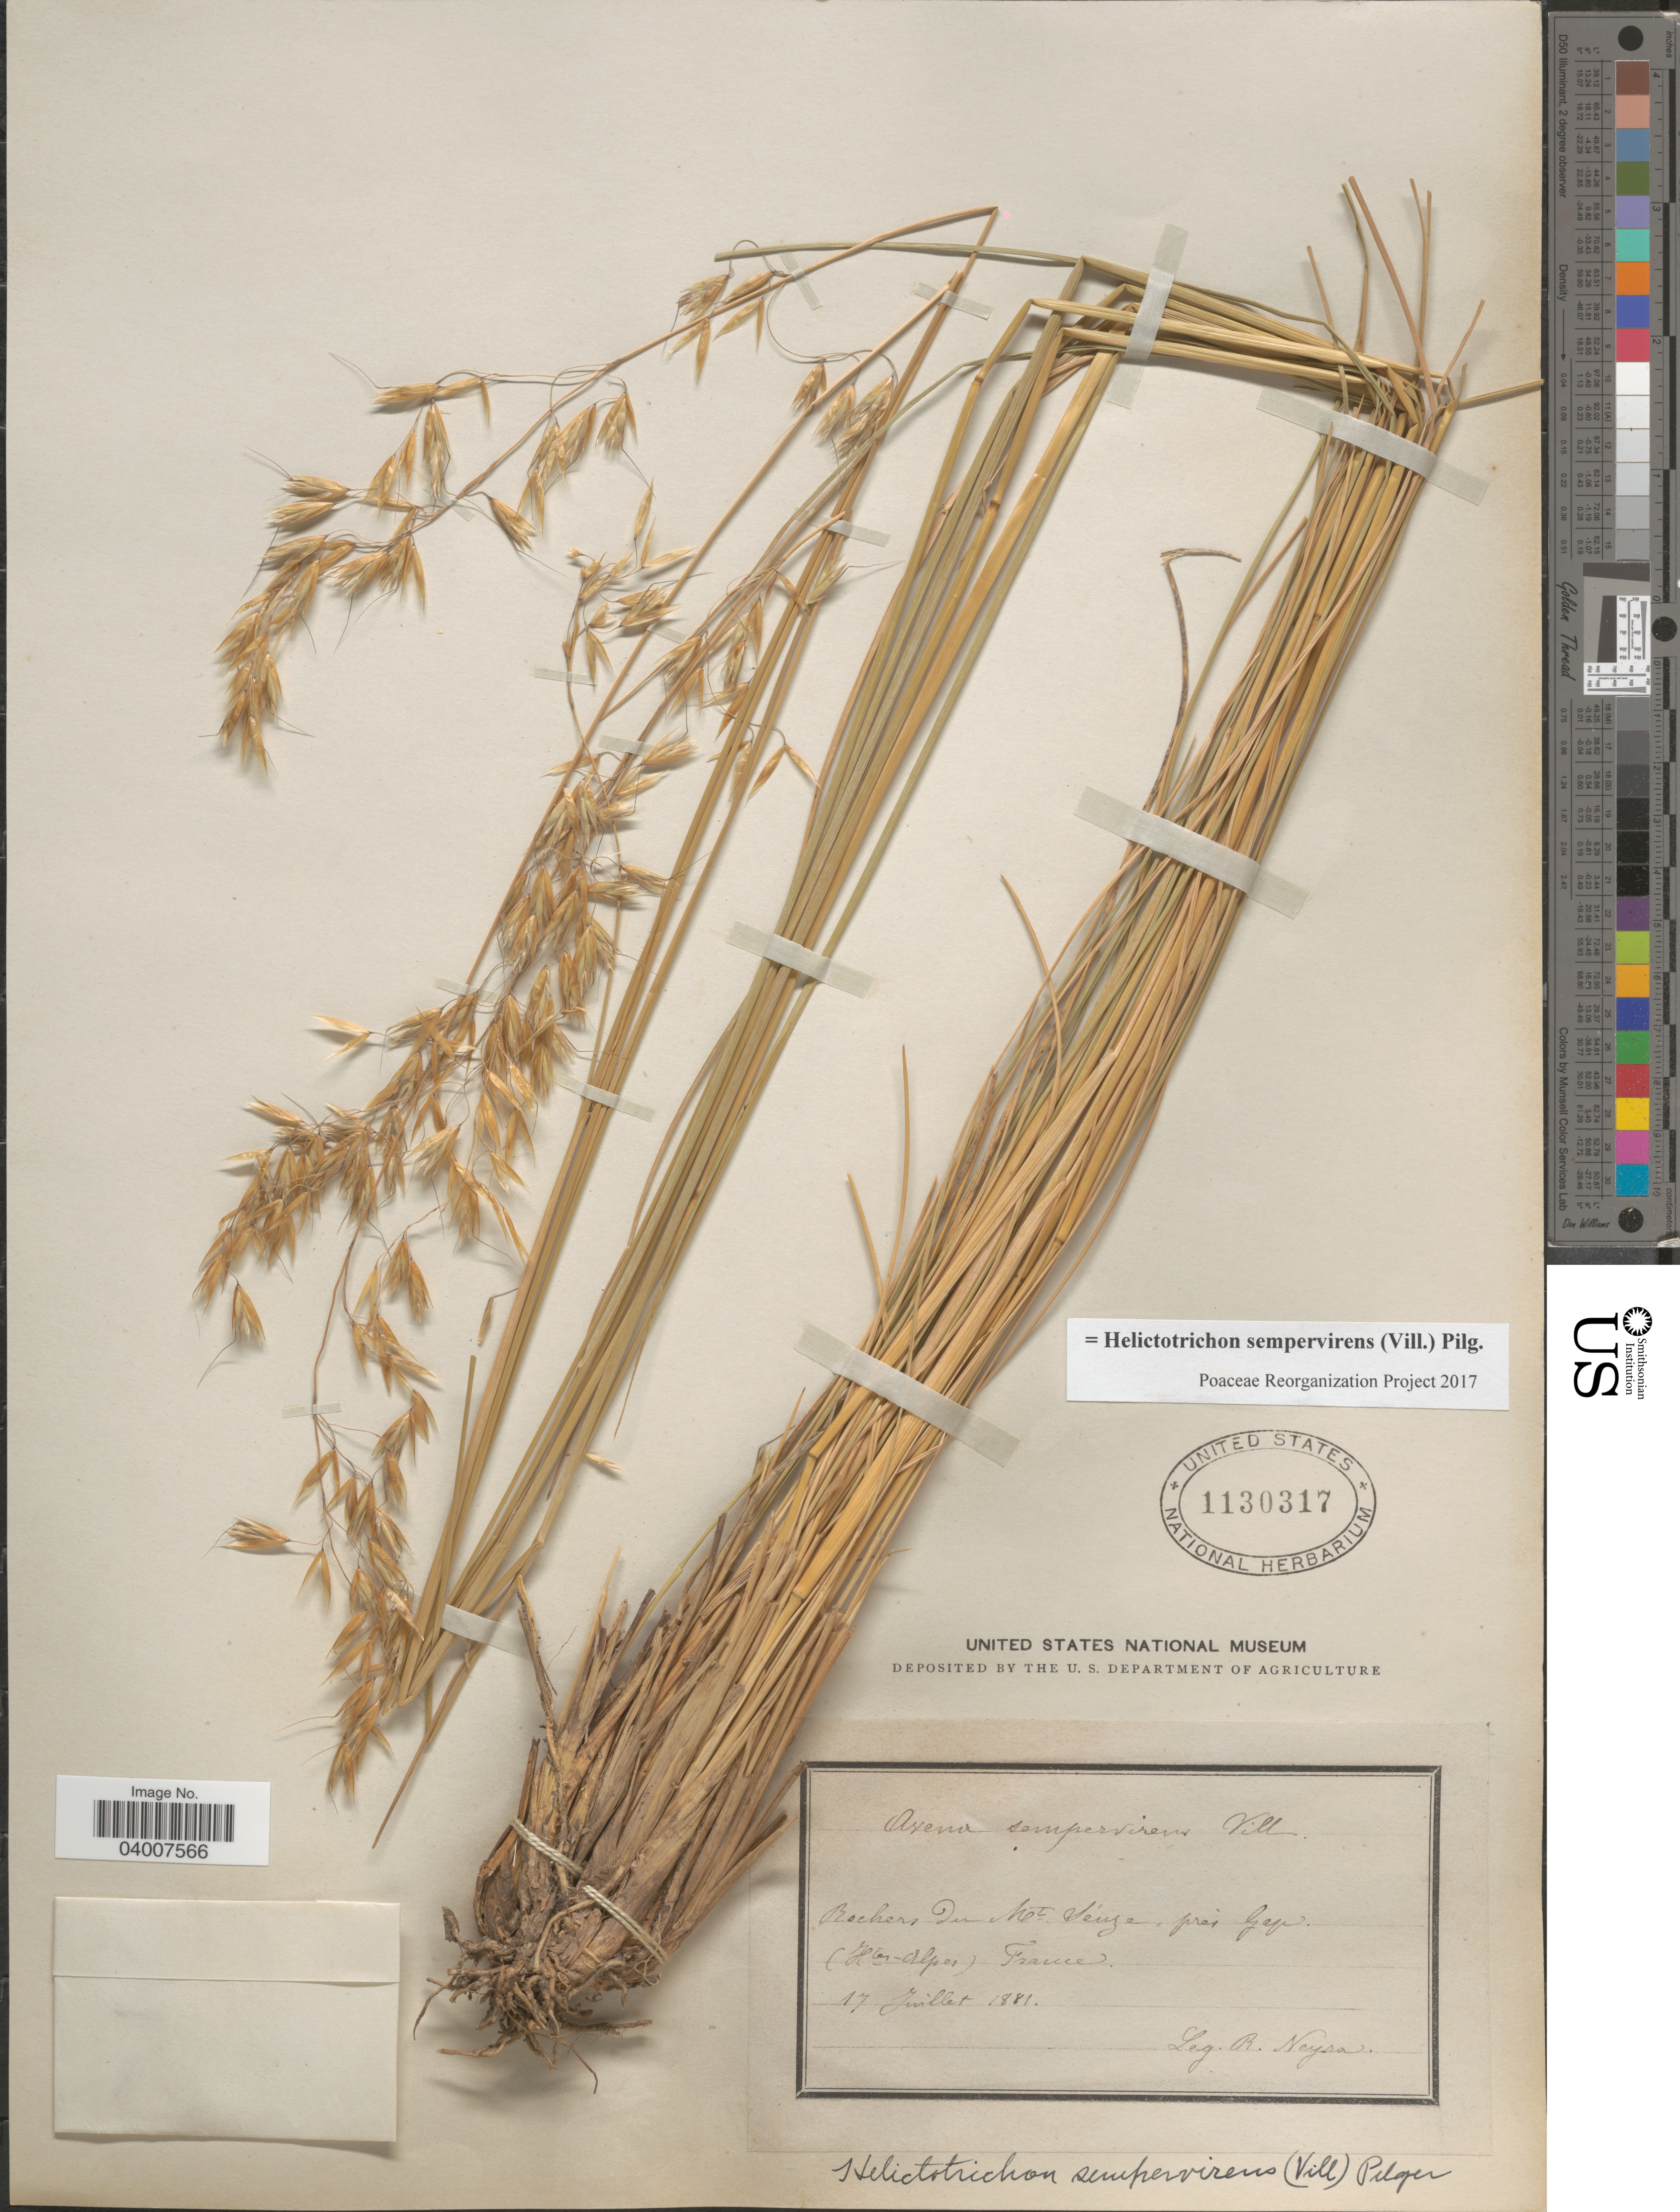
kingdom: Plantae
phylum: Tracheophyta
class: Liliopsida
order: Poales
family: Poaceae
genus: Helictotrichon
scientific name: Helictotrichon sempervirens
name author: (Vill.) Pilg.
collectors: R. Neyra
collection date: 1881-07-17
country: France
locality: Rochers du Mt. Seuze, pres Gap (Htes-Alpes).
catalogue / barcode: US 1130317